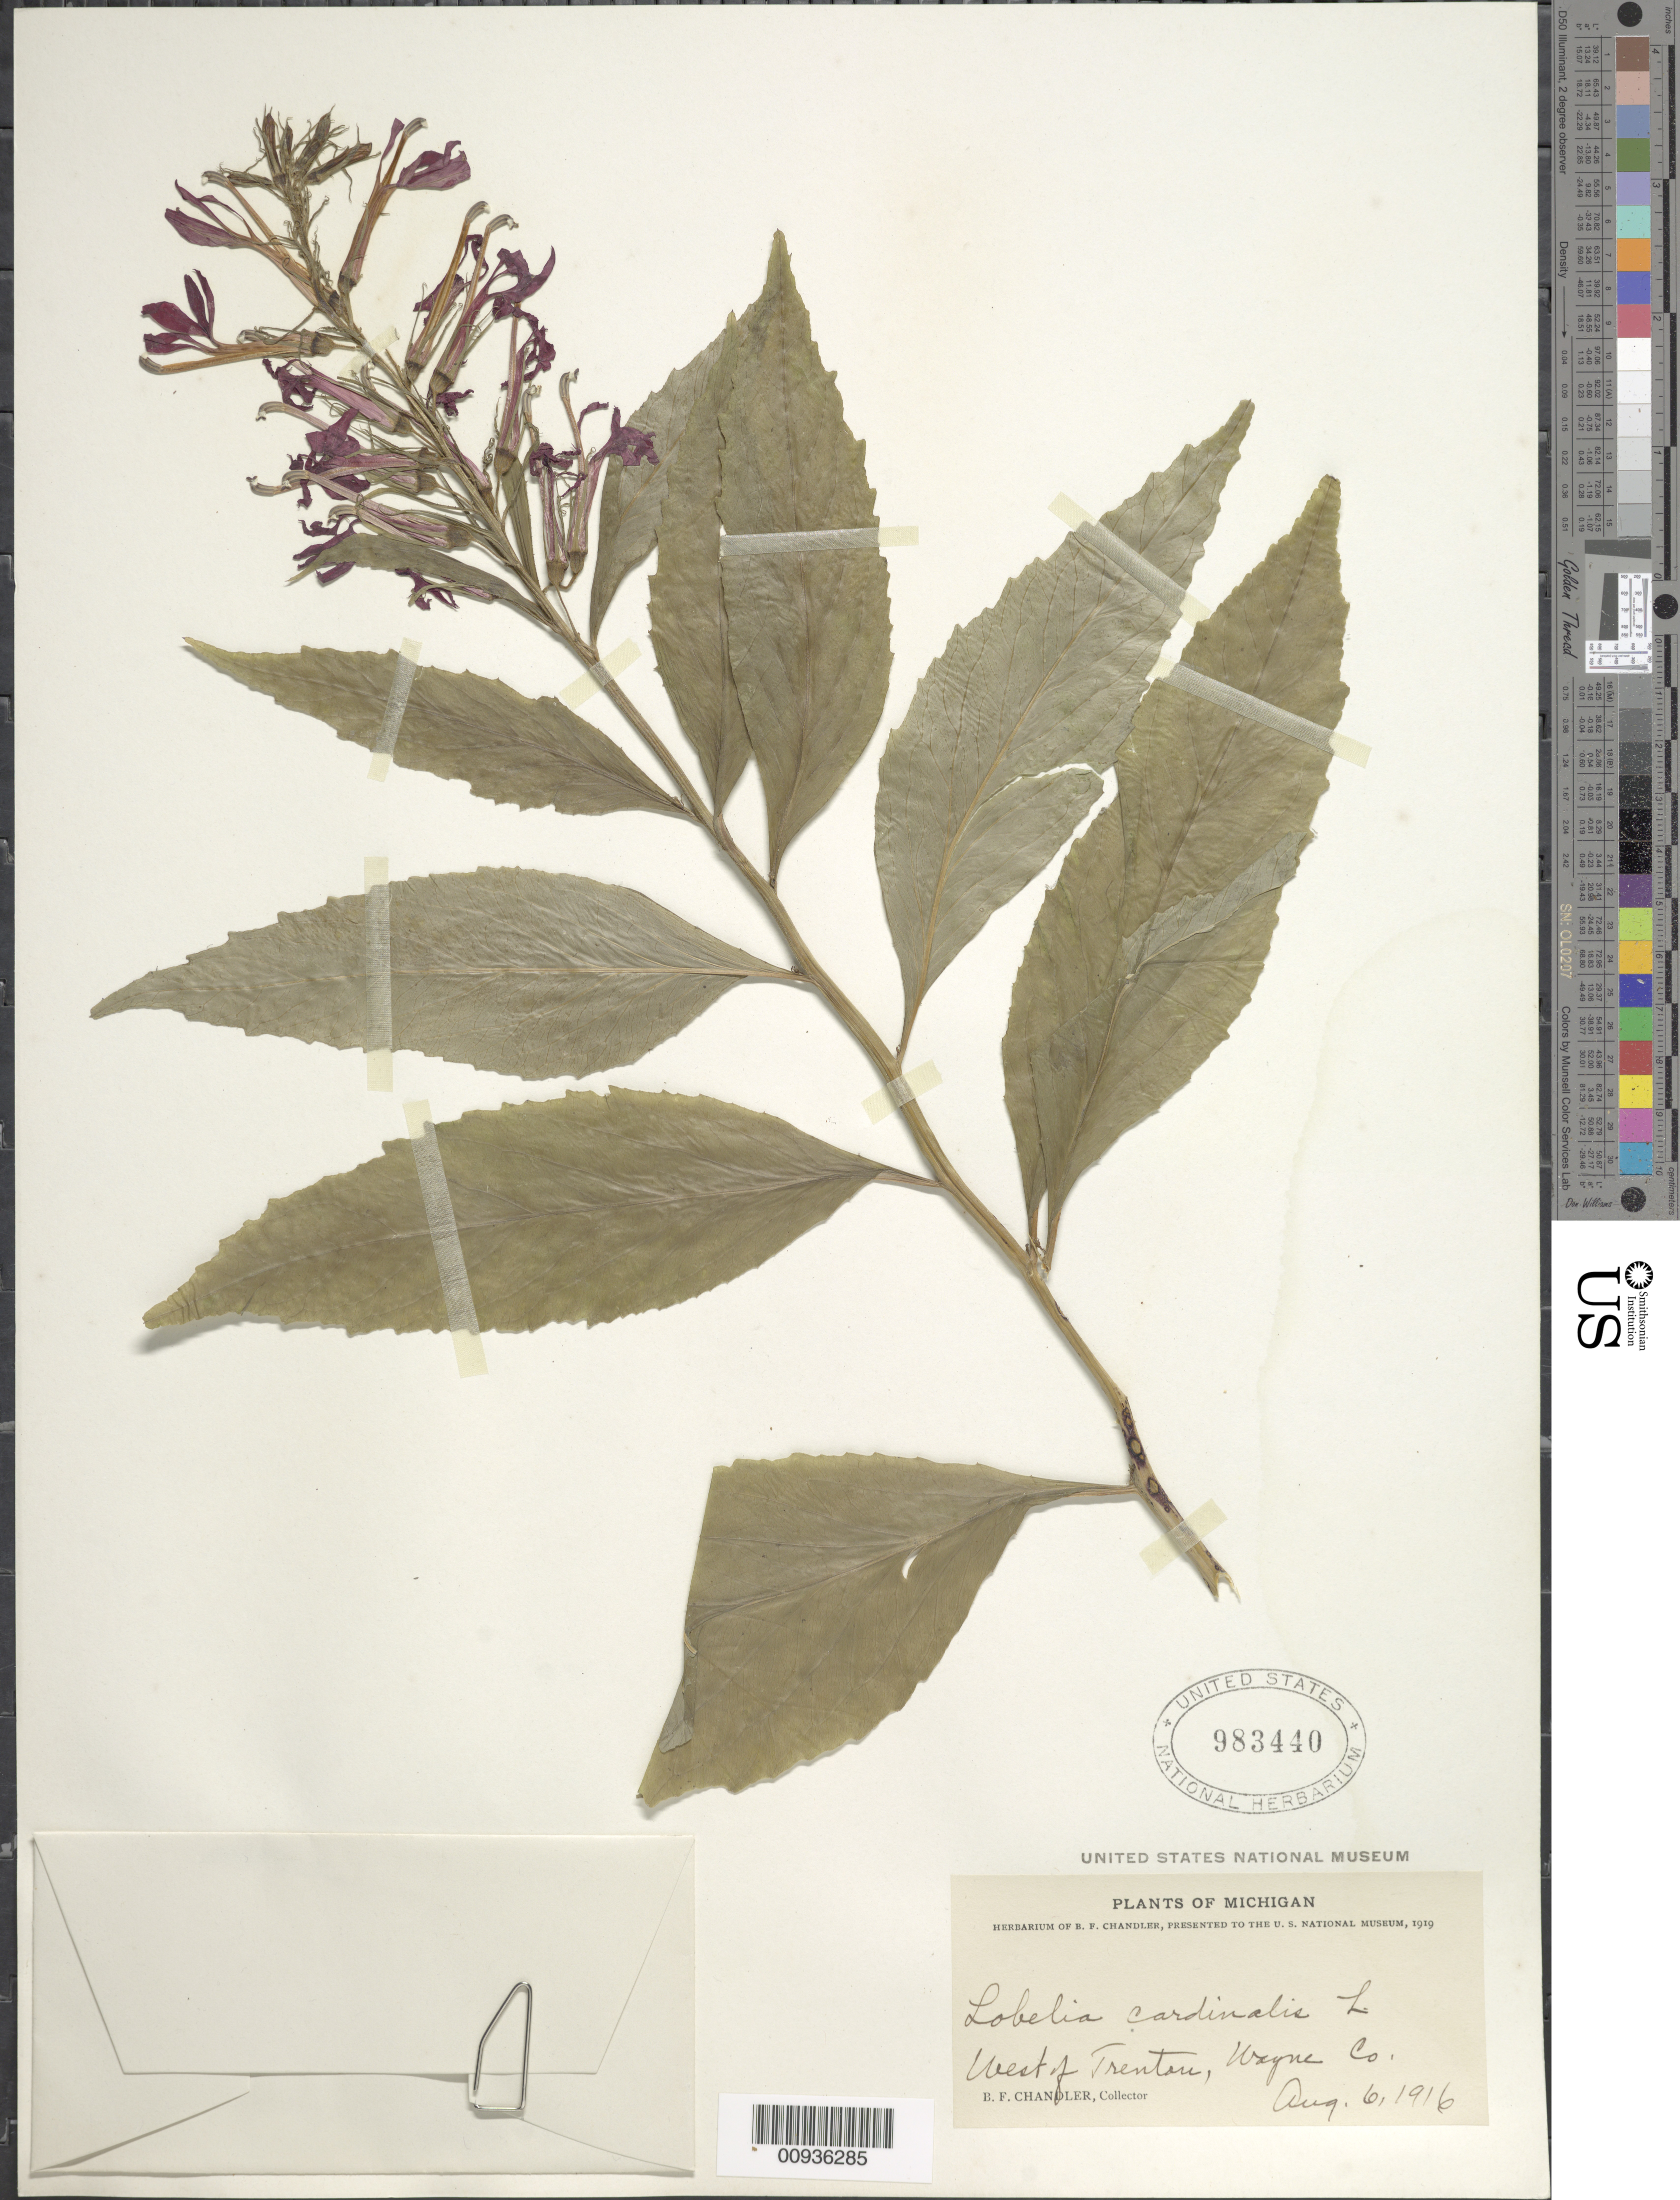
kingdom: Plantae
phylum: Tracheophyta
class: Magnoliopsida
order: Asterales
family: Campanulaceae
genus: Lobelia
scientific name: Lobelia cardinalis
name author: L.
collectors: B. F. Chandler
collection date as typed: Aug. 6, 1916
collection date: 1916-08-06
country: United States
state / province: Michigan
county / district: Wayne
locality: West of Trenton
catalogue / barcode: US 983440